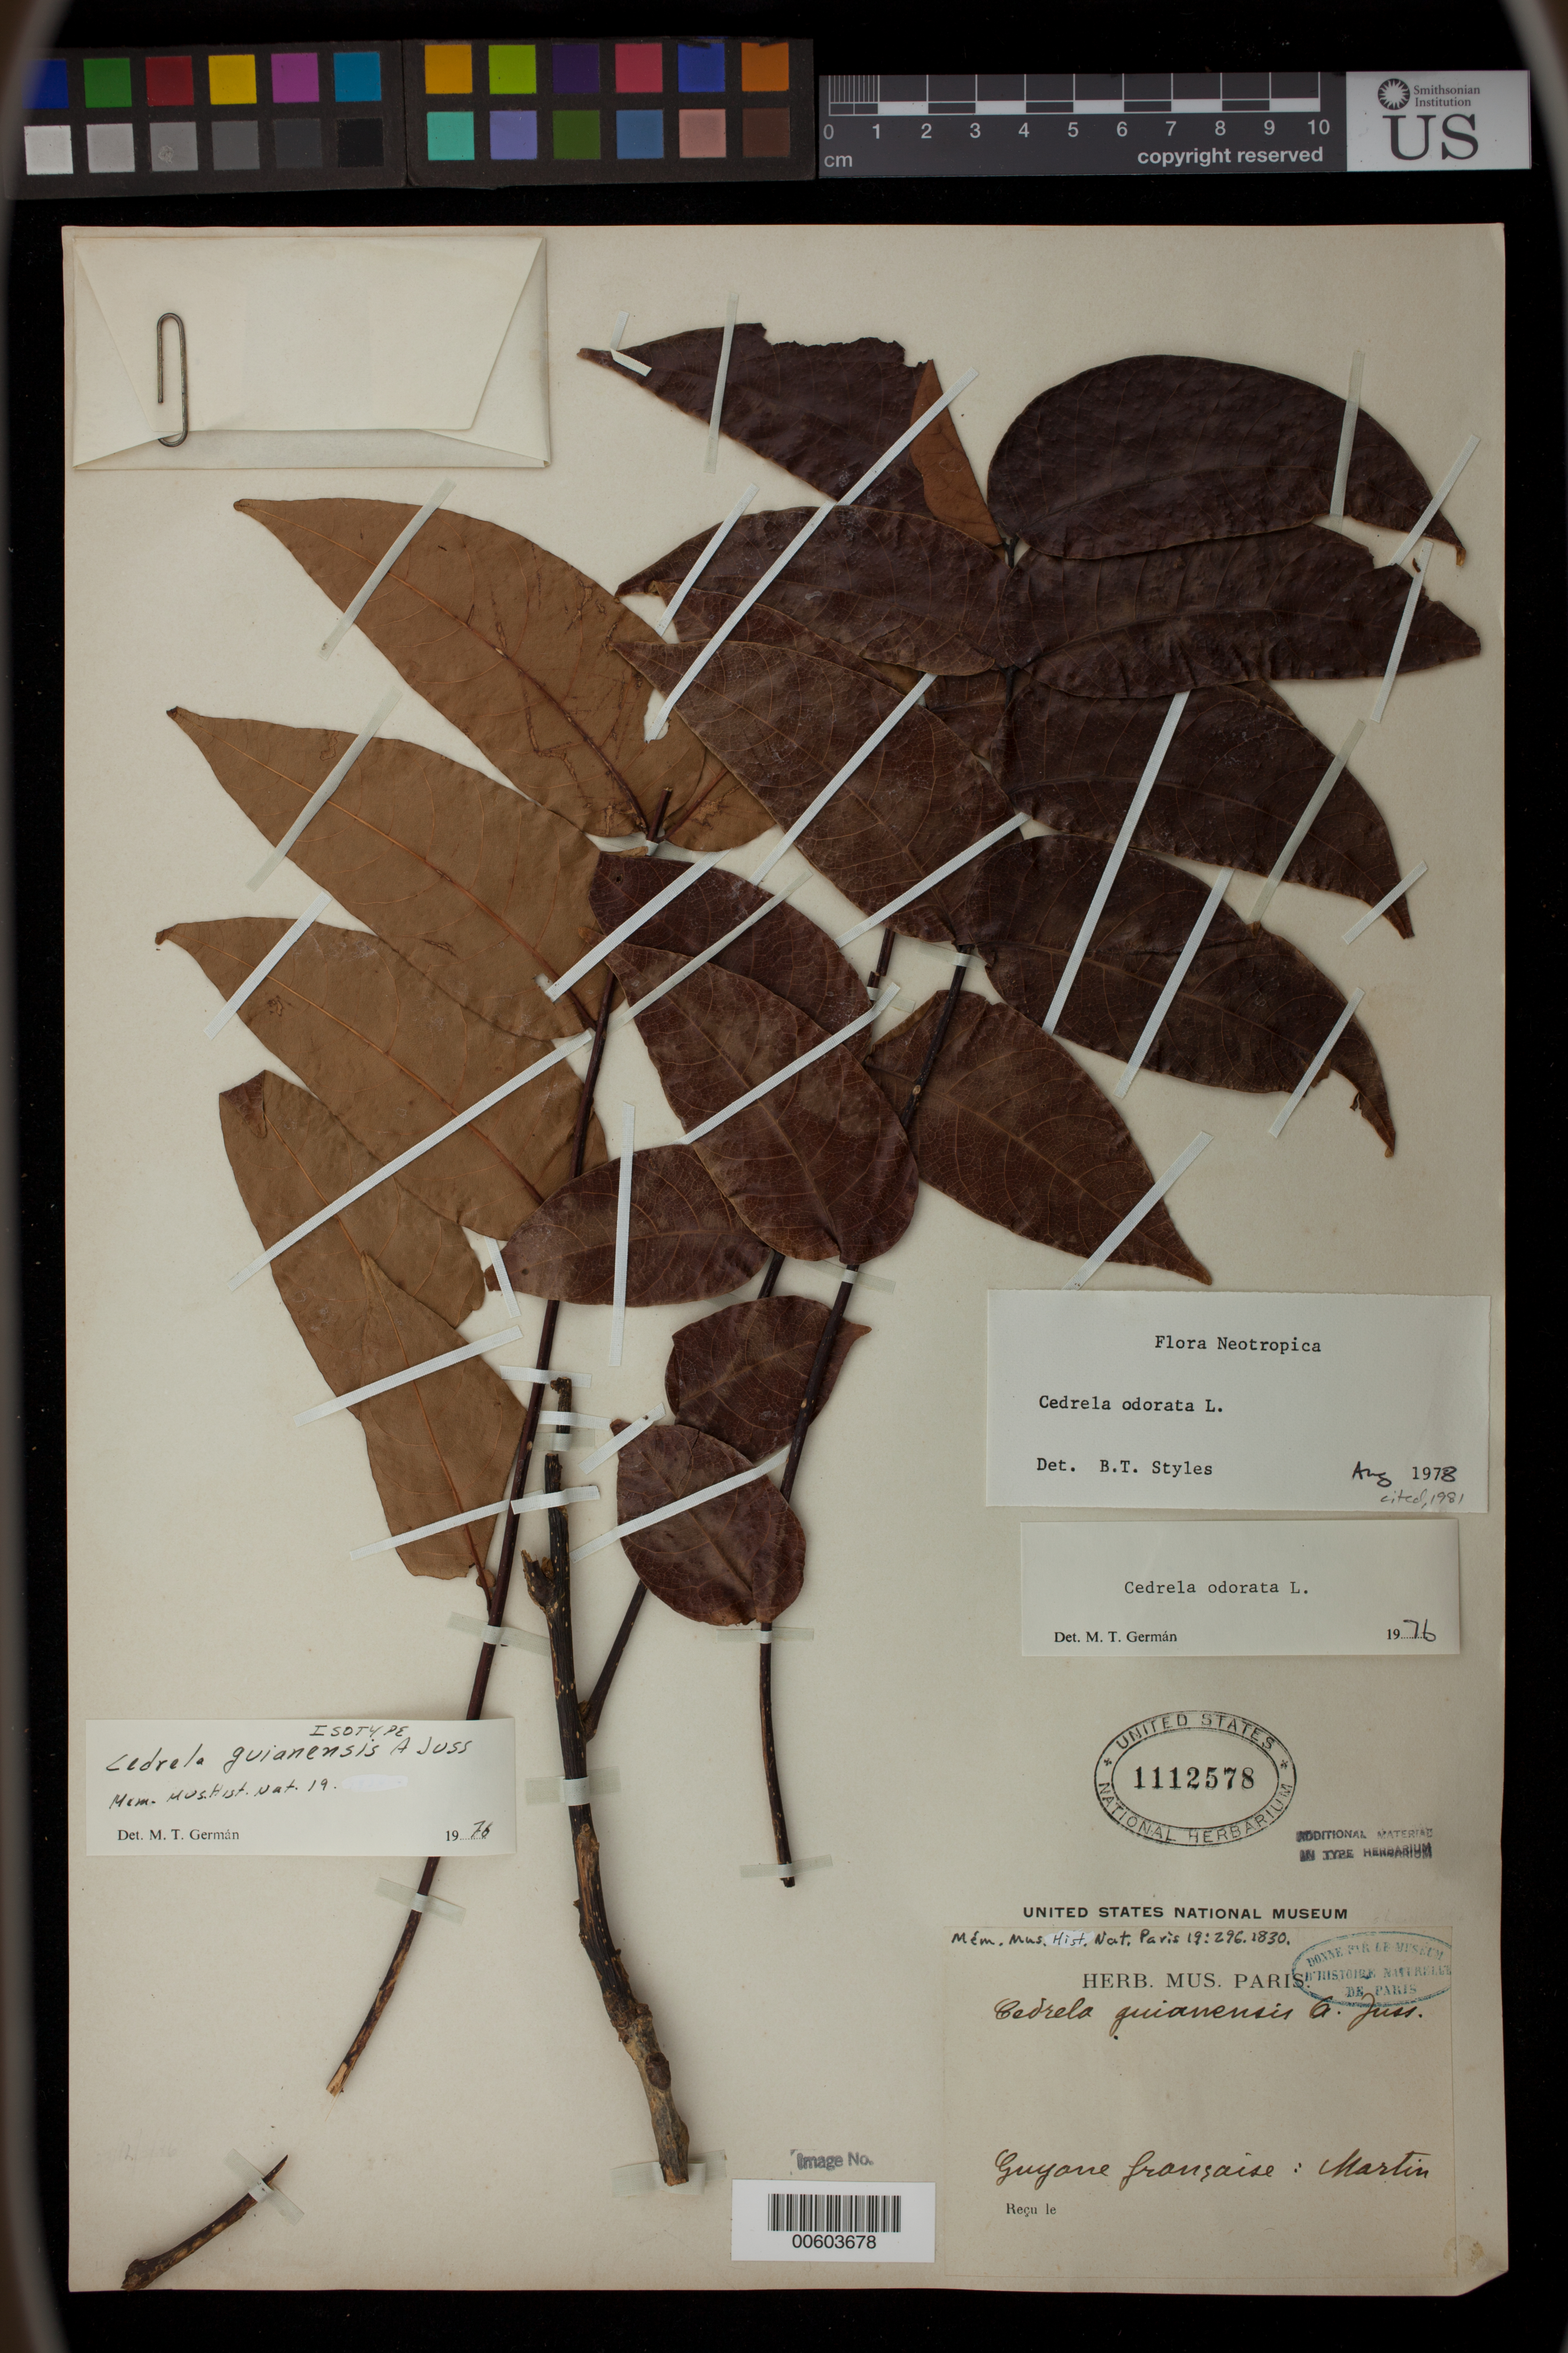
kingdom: Plantae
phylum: Tracheophyta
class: Magnoliopsida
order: Sapindales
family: Meliaceae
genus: Cedrela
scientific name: Cedrela guianensis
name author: A. Juss.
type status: Isotype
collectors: Martin, --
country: French Guiana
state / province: Cayenne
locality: Cayenne.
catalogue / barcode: US 1112578